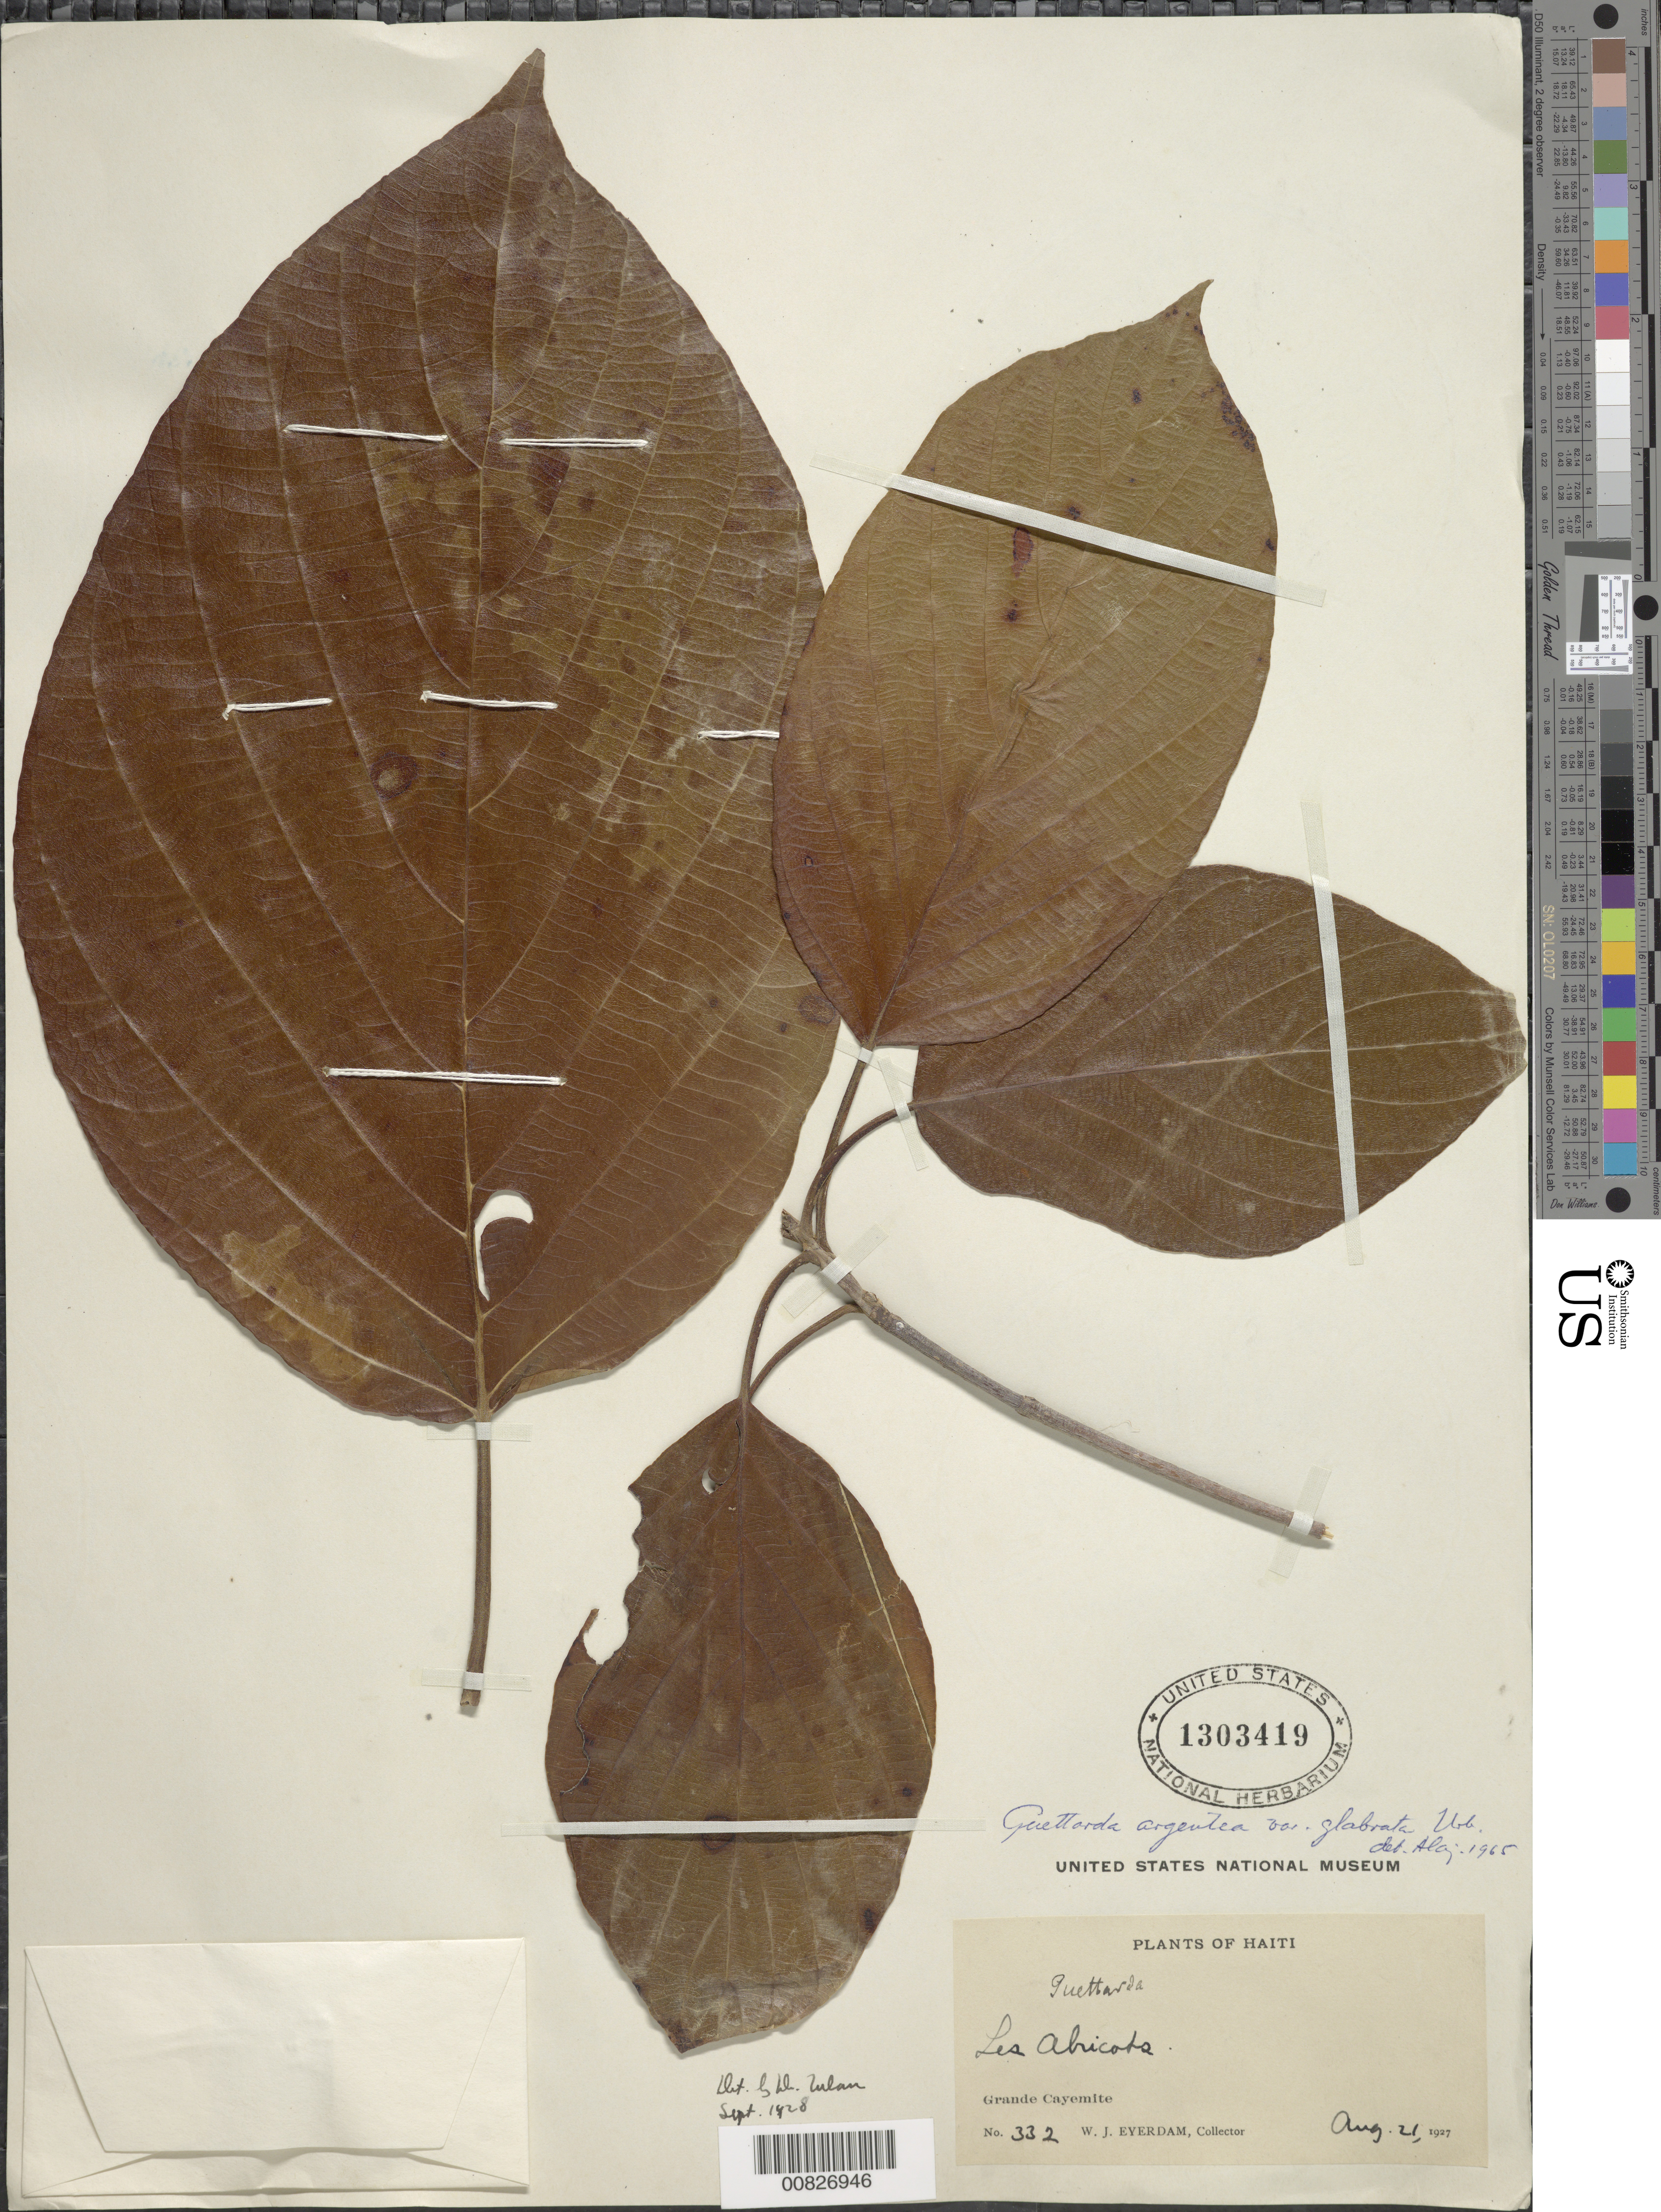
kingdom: Plantae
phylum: Tracheophyta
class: Magnoliopsida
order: Gentianales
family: Rubiaceae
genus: Guettarda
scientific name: Guettarda argentea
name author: Lam.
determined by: Liogier, Alain H.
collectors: W. J. Eyerdam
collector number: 332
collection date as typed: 21 Aug 1927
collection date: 1927-08-21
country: Haiti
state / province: Ouest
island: Hispaniola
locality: Grande Cayemite, Les Abricots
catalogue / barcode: US 1303419